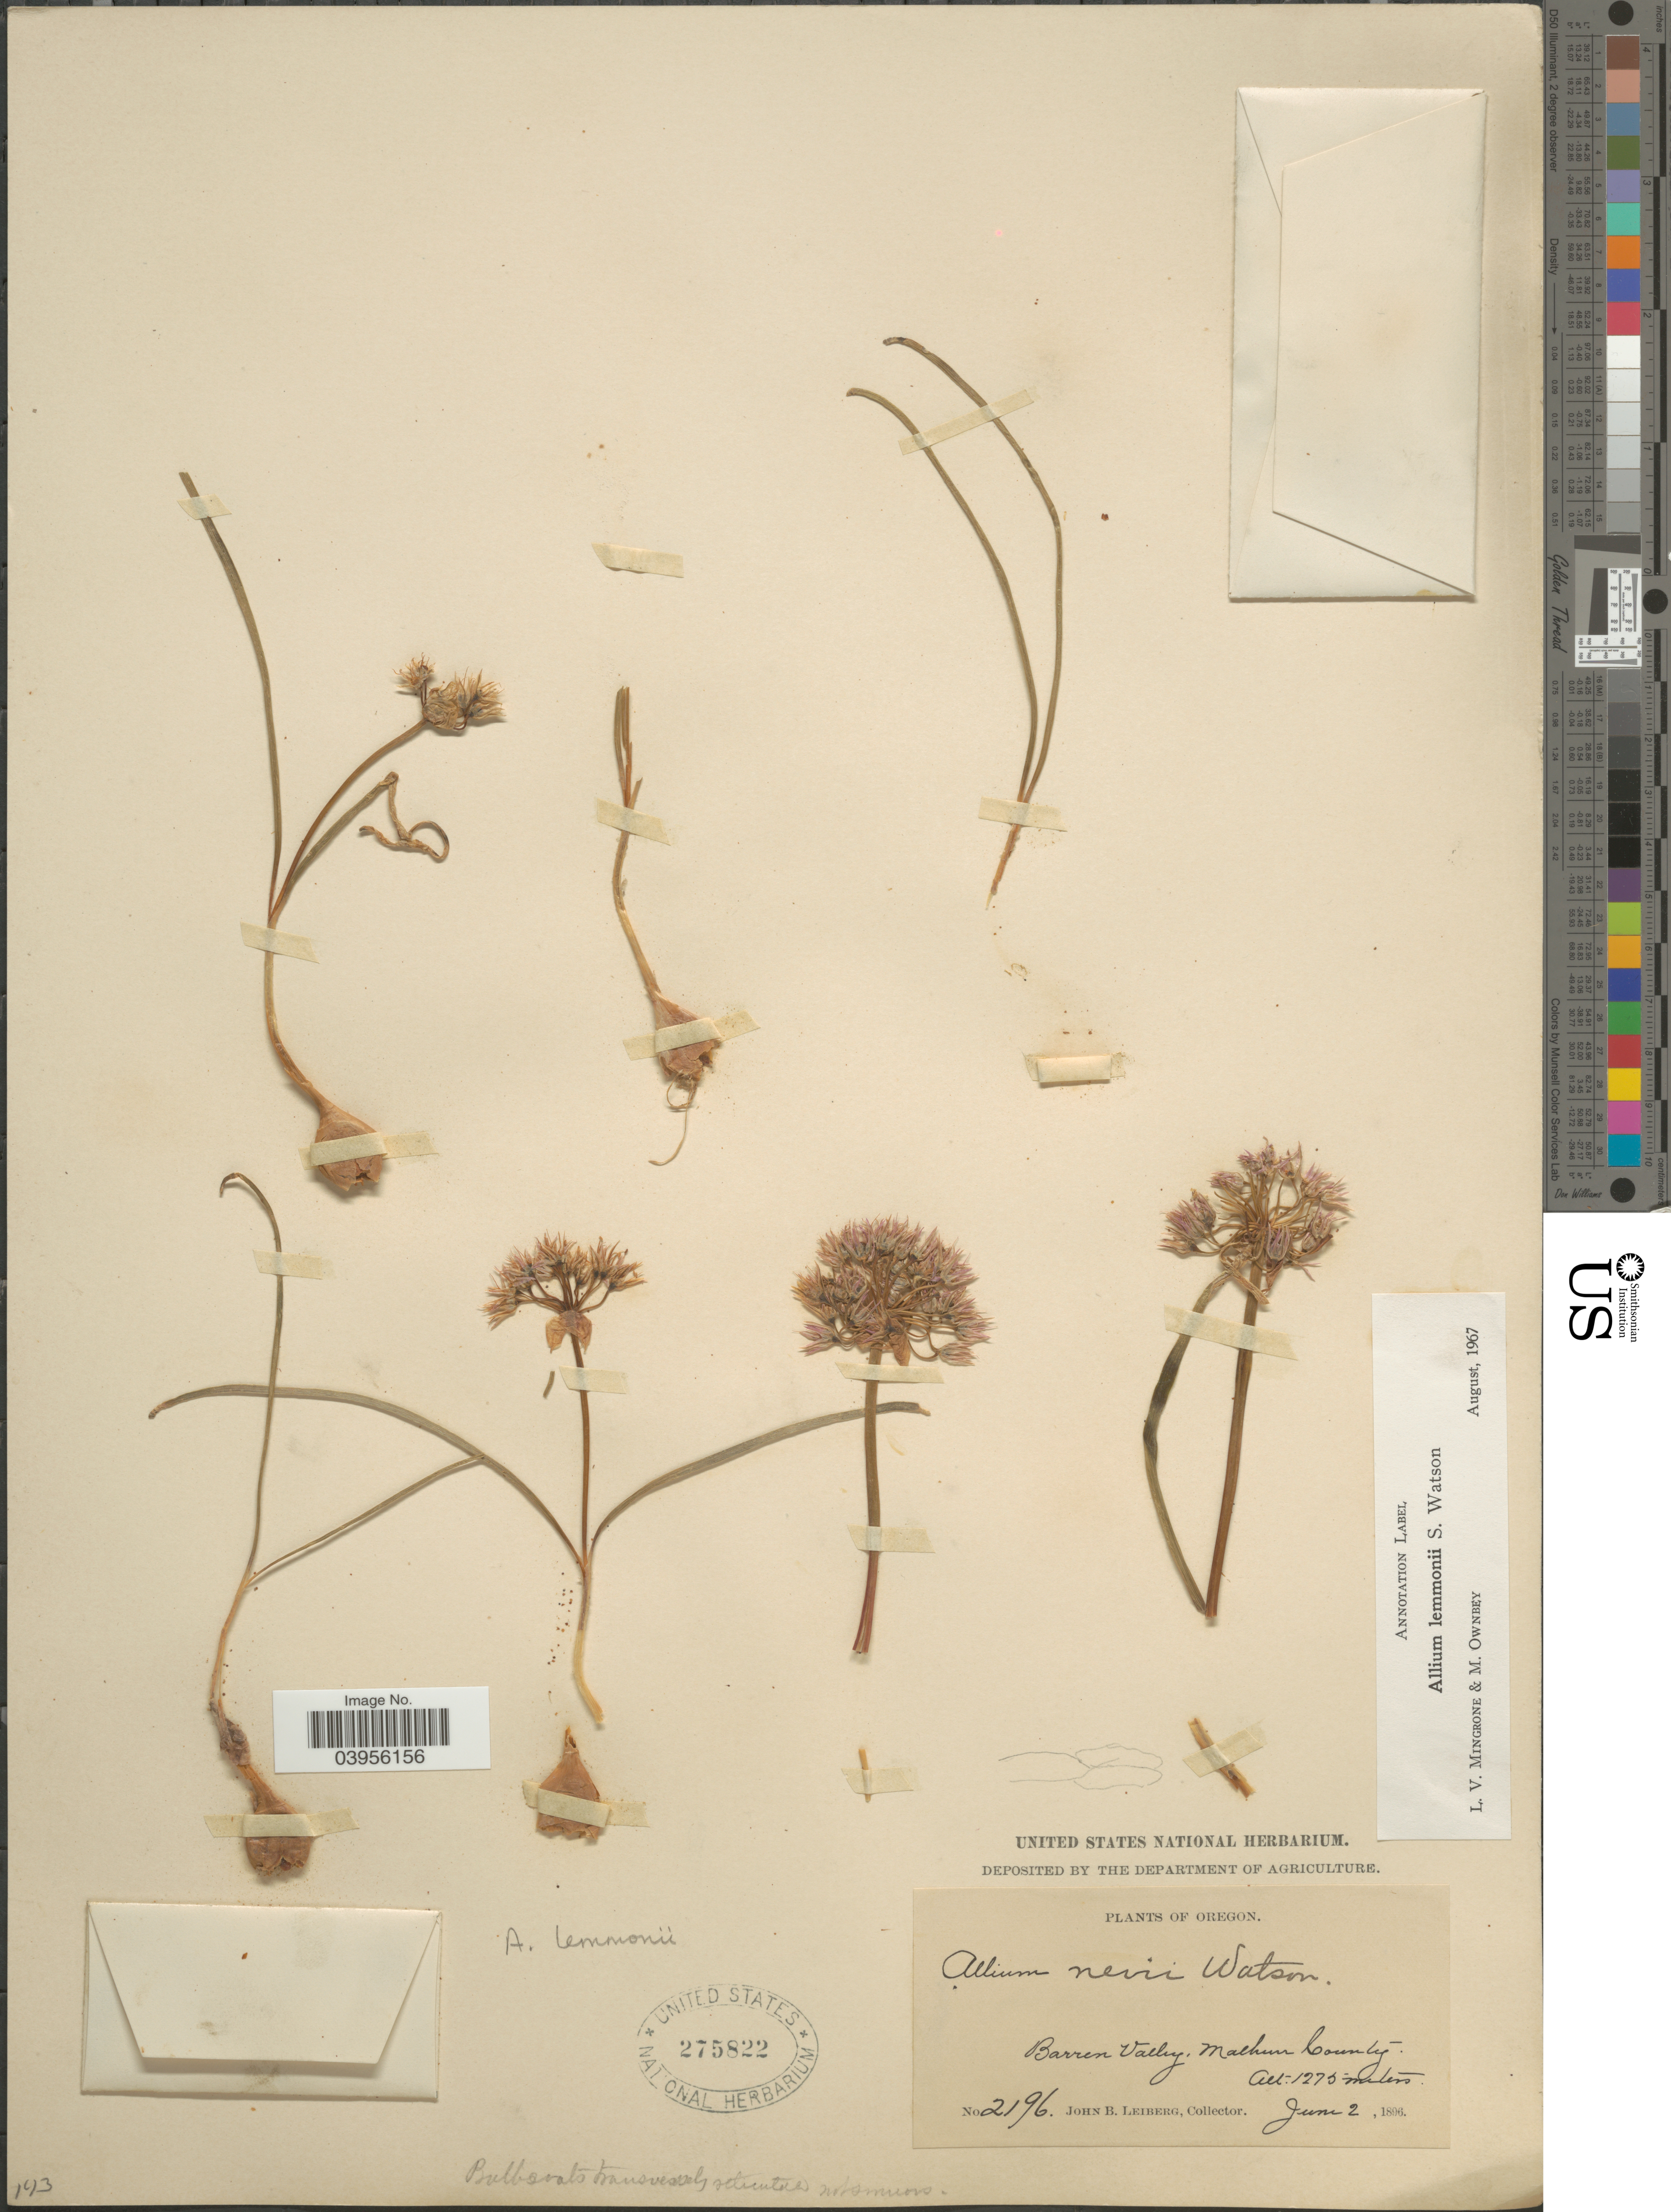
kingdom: Plantae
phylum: Tracheophyta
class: Liliopsida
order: Asparagales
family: Amaryllidaceae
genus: Allium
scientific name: Allium lemmonii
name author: S. Watson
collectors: J. B. Leiberg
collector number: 2196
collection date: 1896-06-02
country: United States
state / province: Oregon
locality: Barren Valley, Malheur County.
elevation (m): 1275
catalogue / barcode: US 275822